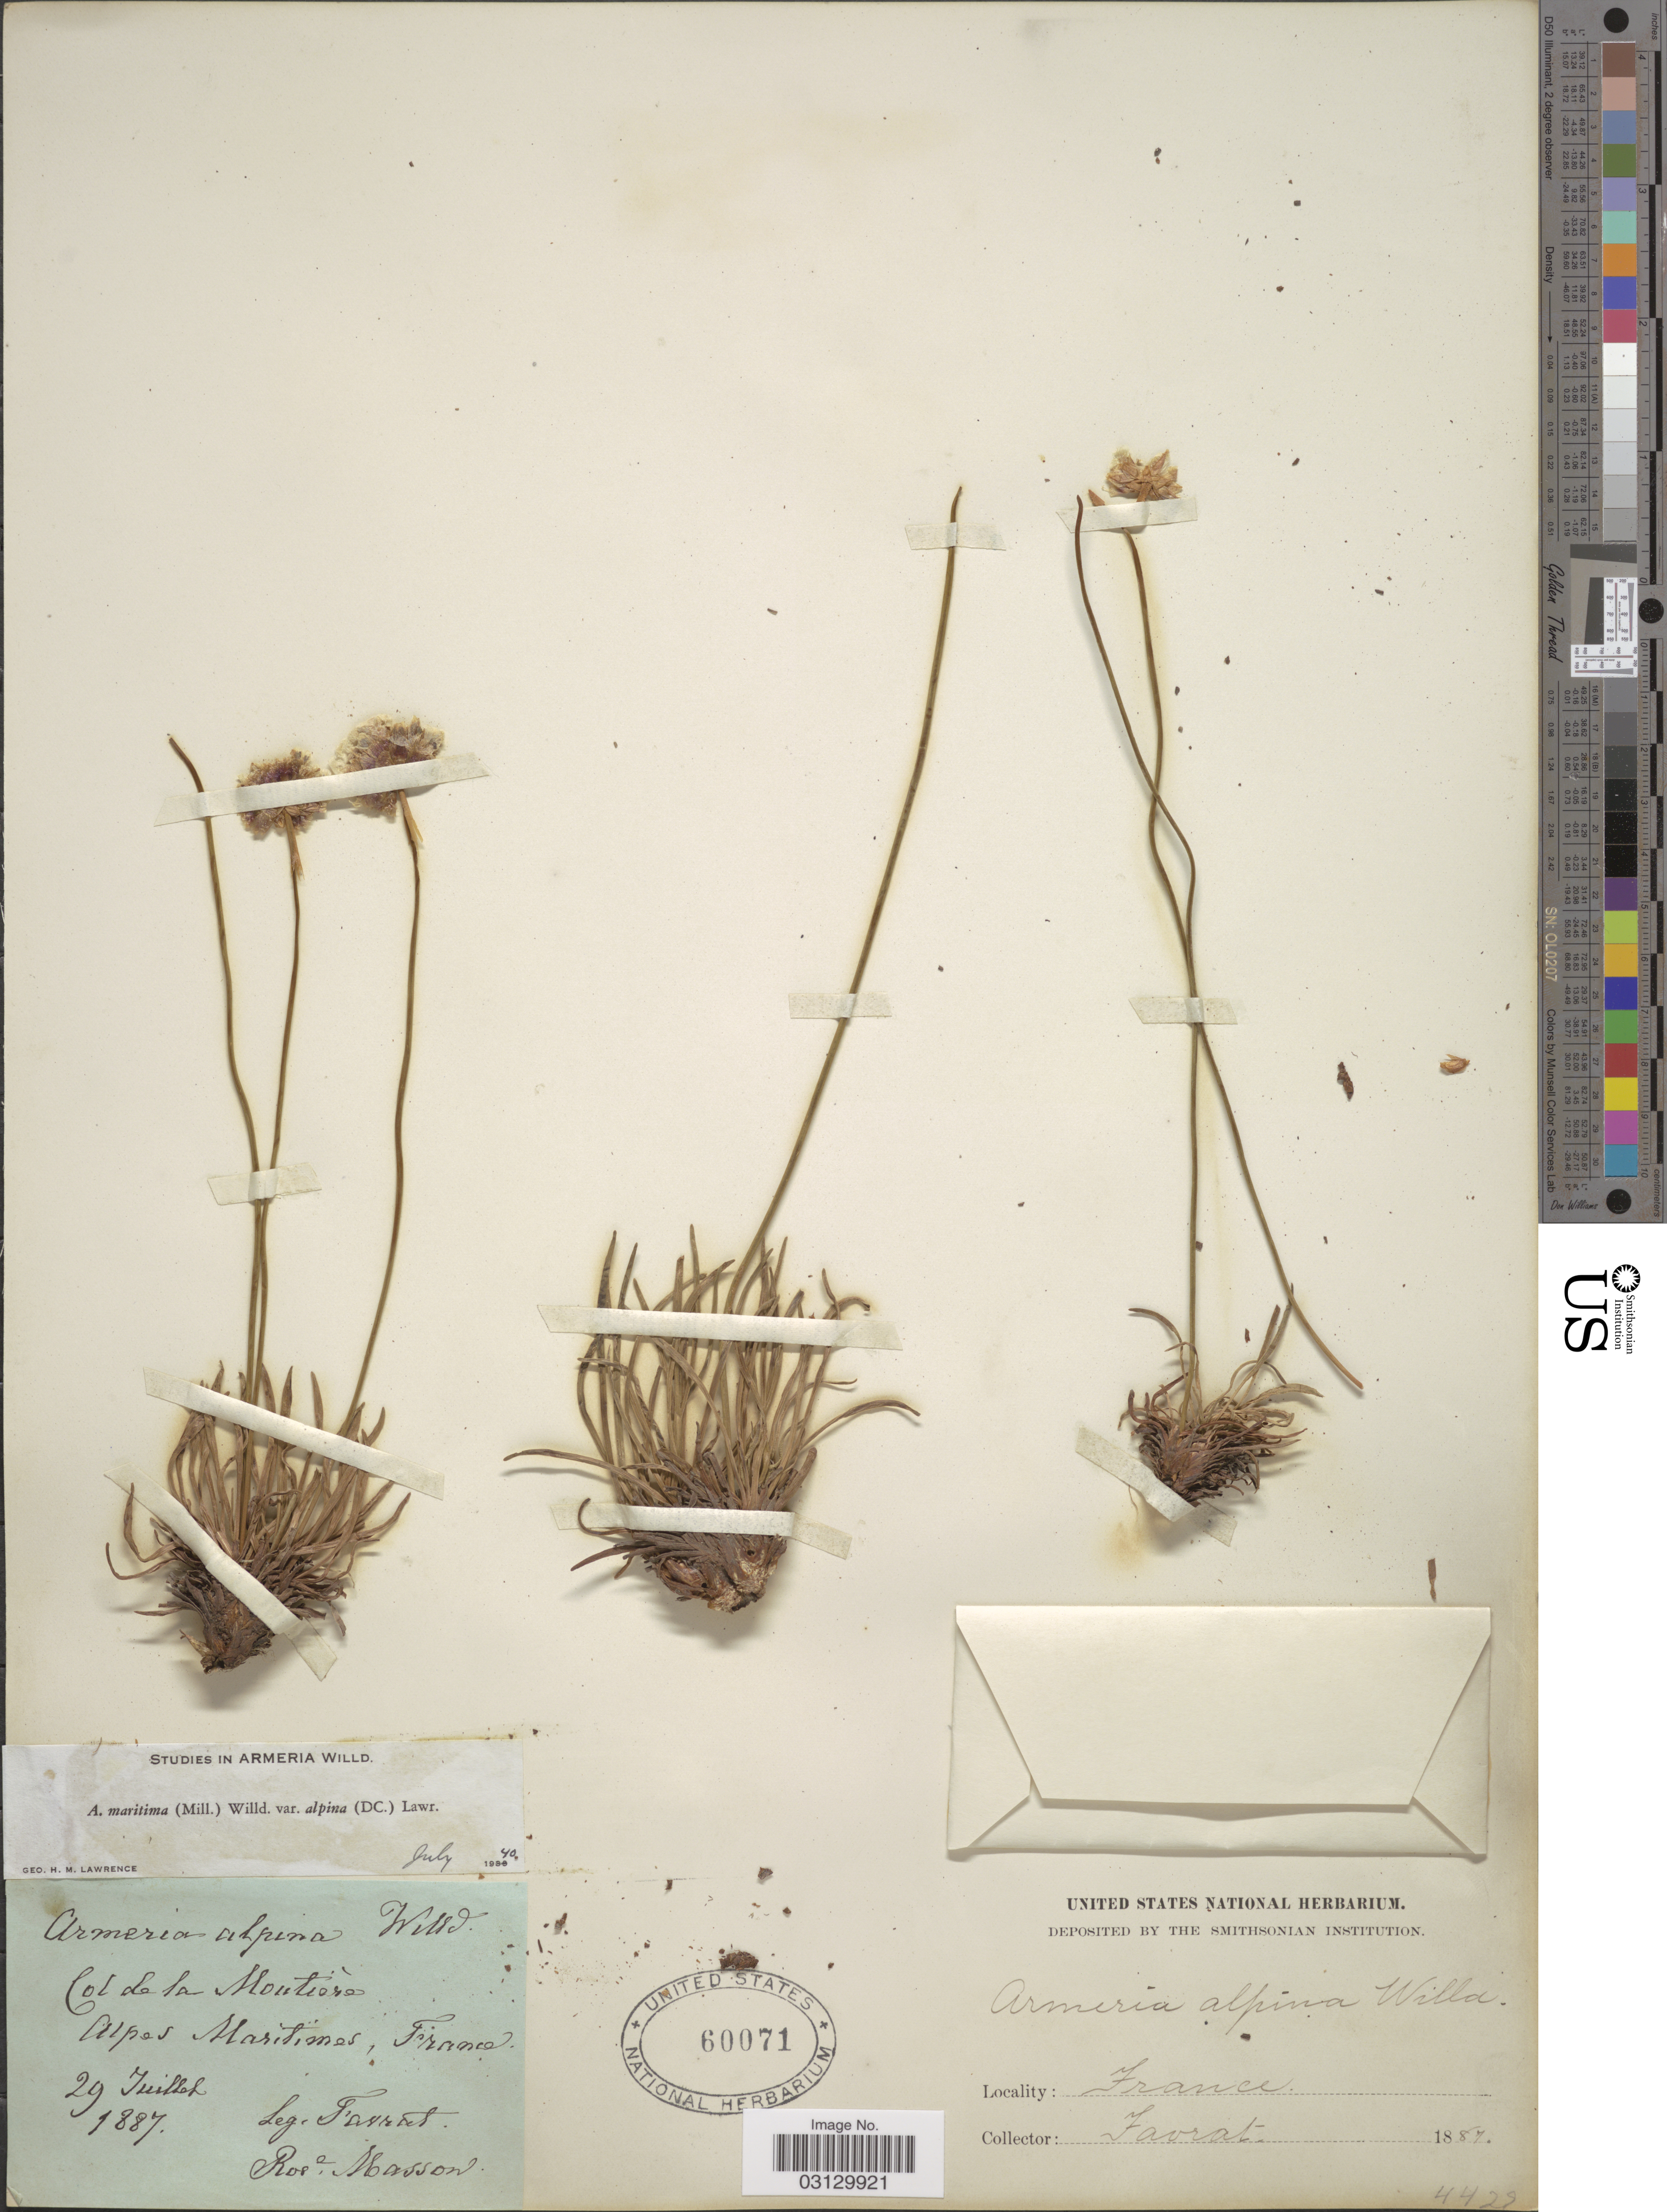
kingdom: Plantae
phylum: Tracheophyta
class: Magnoliopsida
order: Caryophyllales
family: Plumbaginaceae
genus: Armeria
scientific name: Armeria maritima subsp. alpina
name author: (Willd.) P. Silva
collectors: L. Favrat & R. Masson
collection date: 1887-07-29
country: France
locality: Col de la Montière, Alpes Maritimes.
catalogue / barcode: US 60071